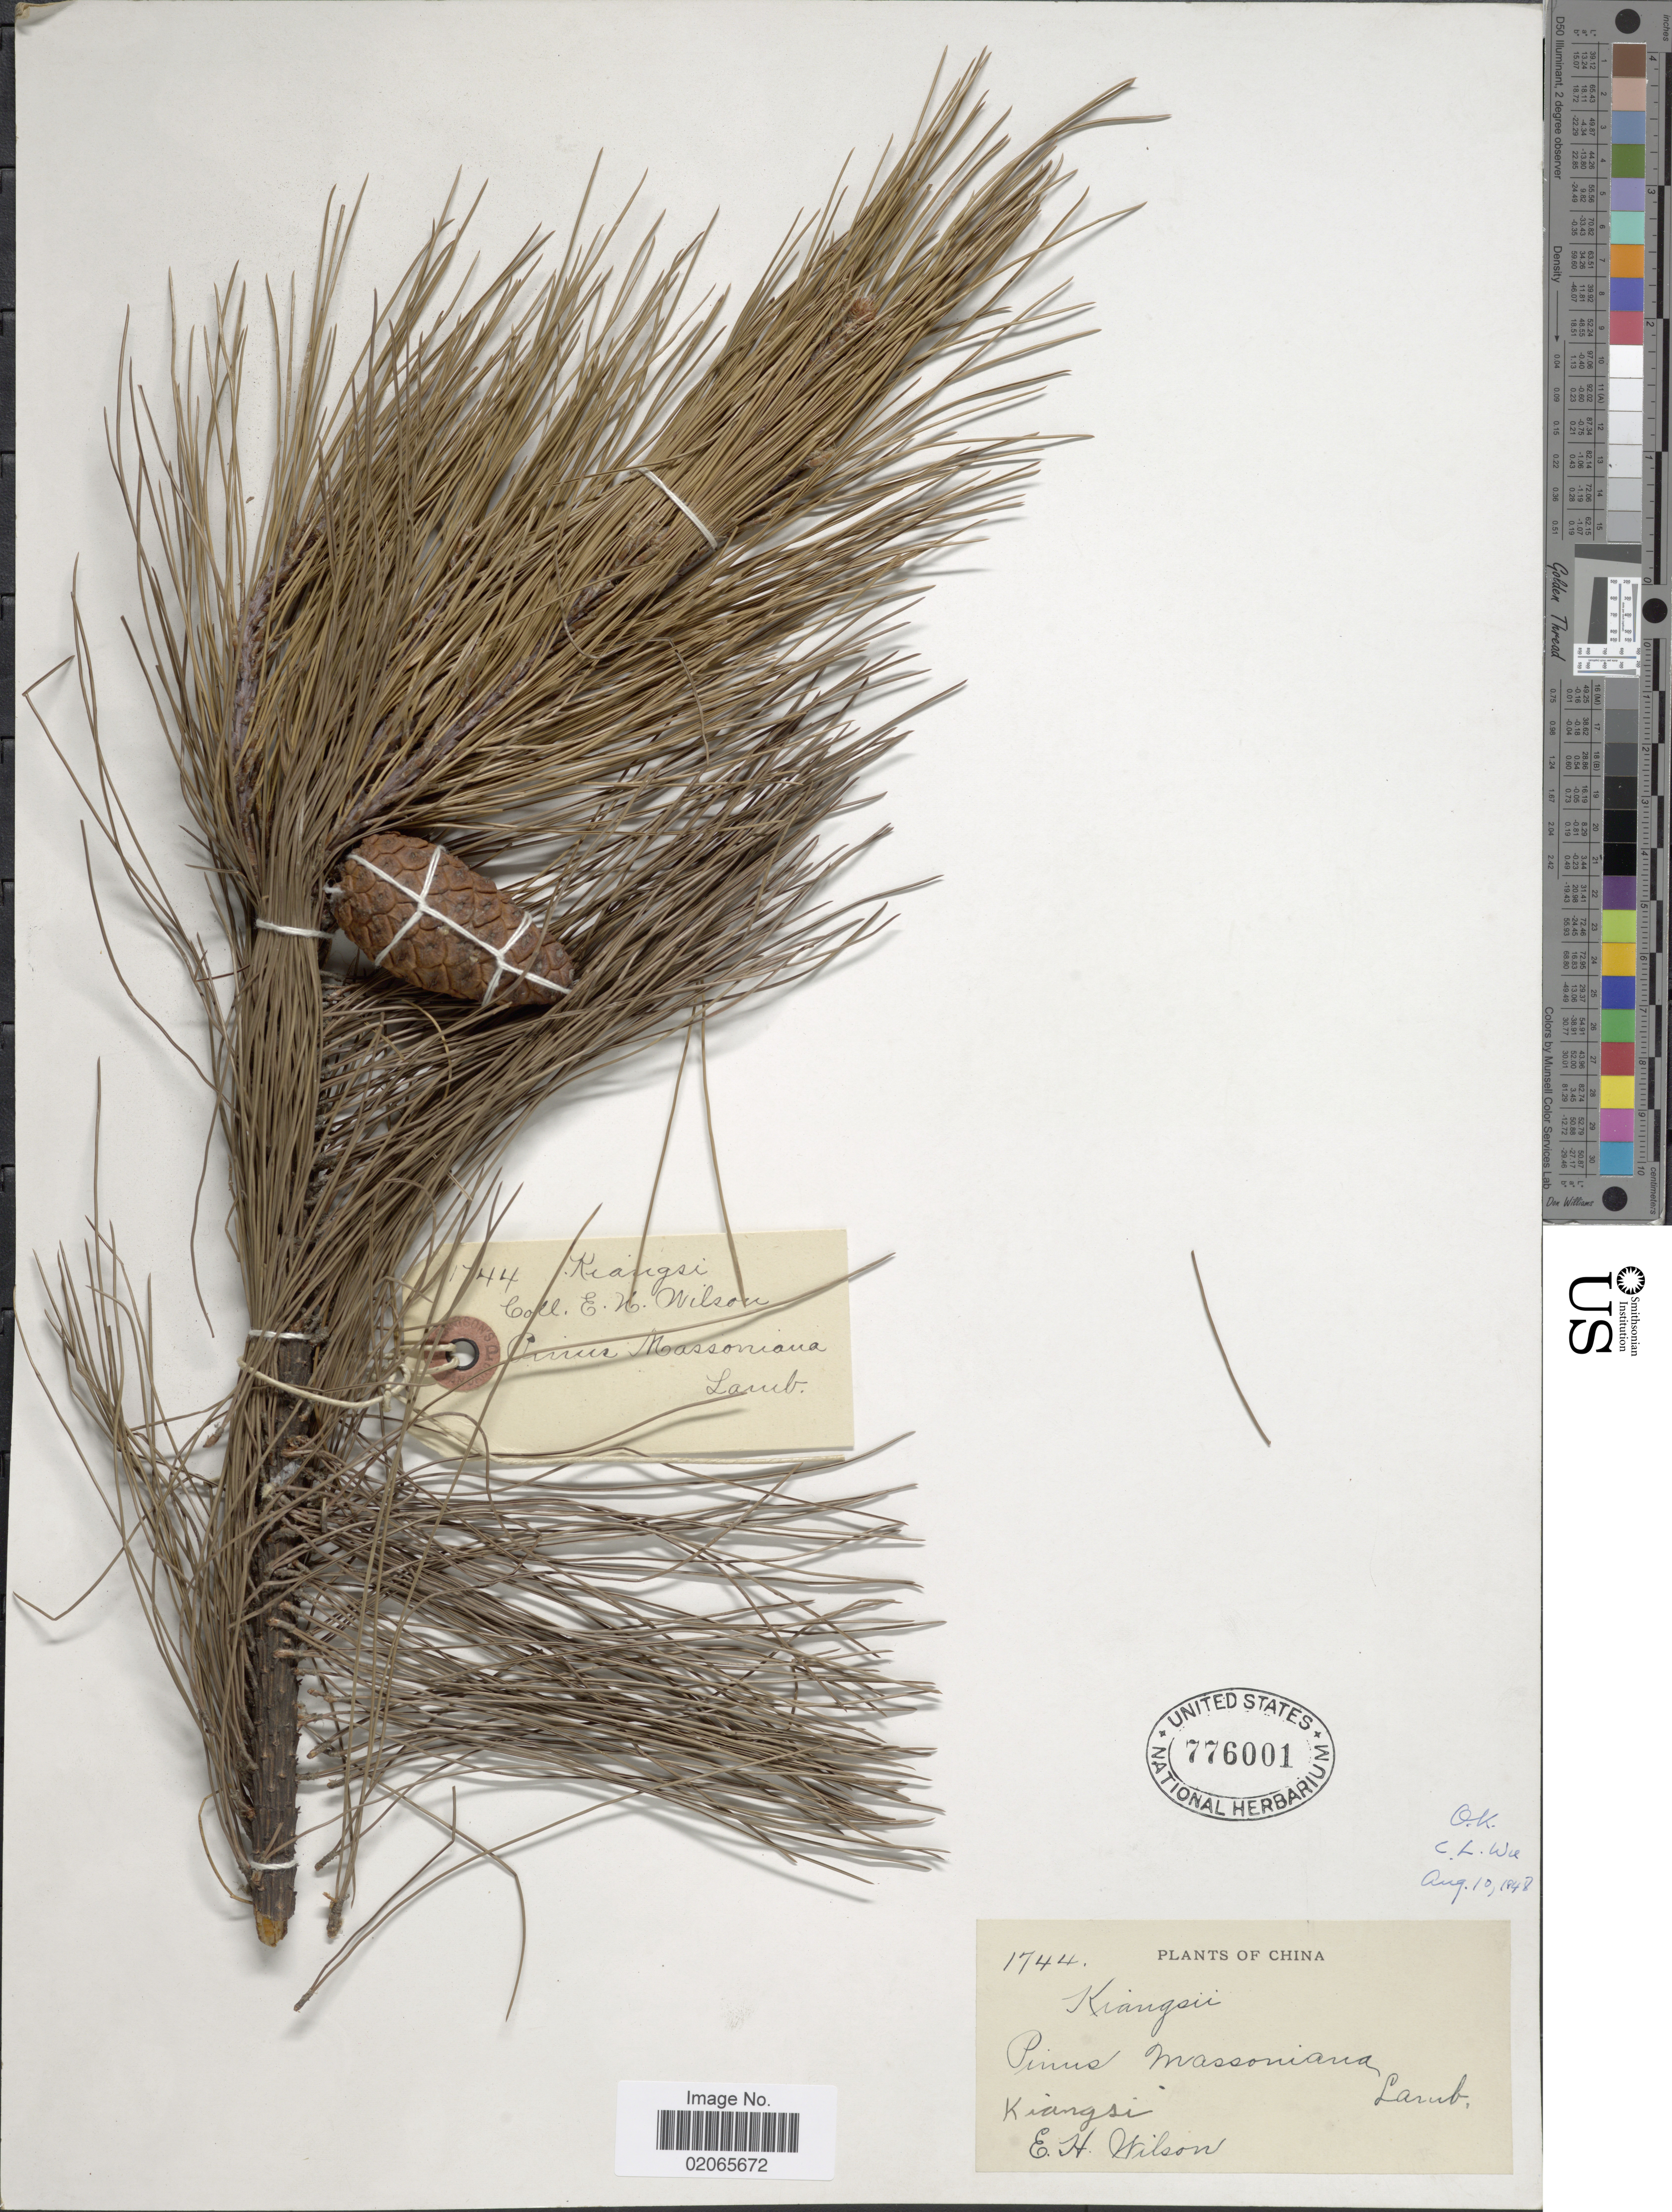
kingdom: Plantae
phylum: Tracheophyta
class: Pinopsida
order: Pinales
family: Pinaceae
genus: Pinus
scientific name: Pinus massoniana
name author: D. Don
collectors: E. Wilson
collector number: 1744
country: China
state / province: Jiangxi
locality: Kiangsi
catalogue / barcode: US 776001